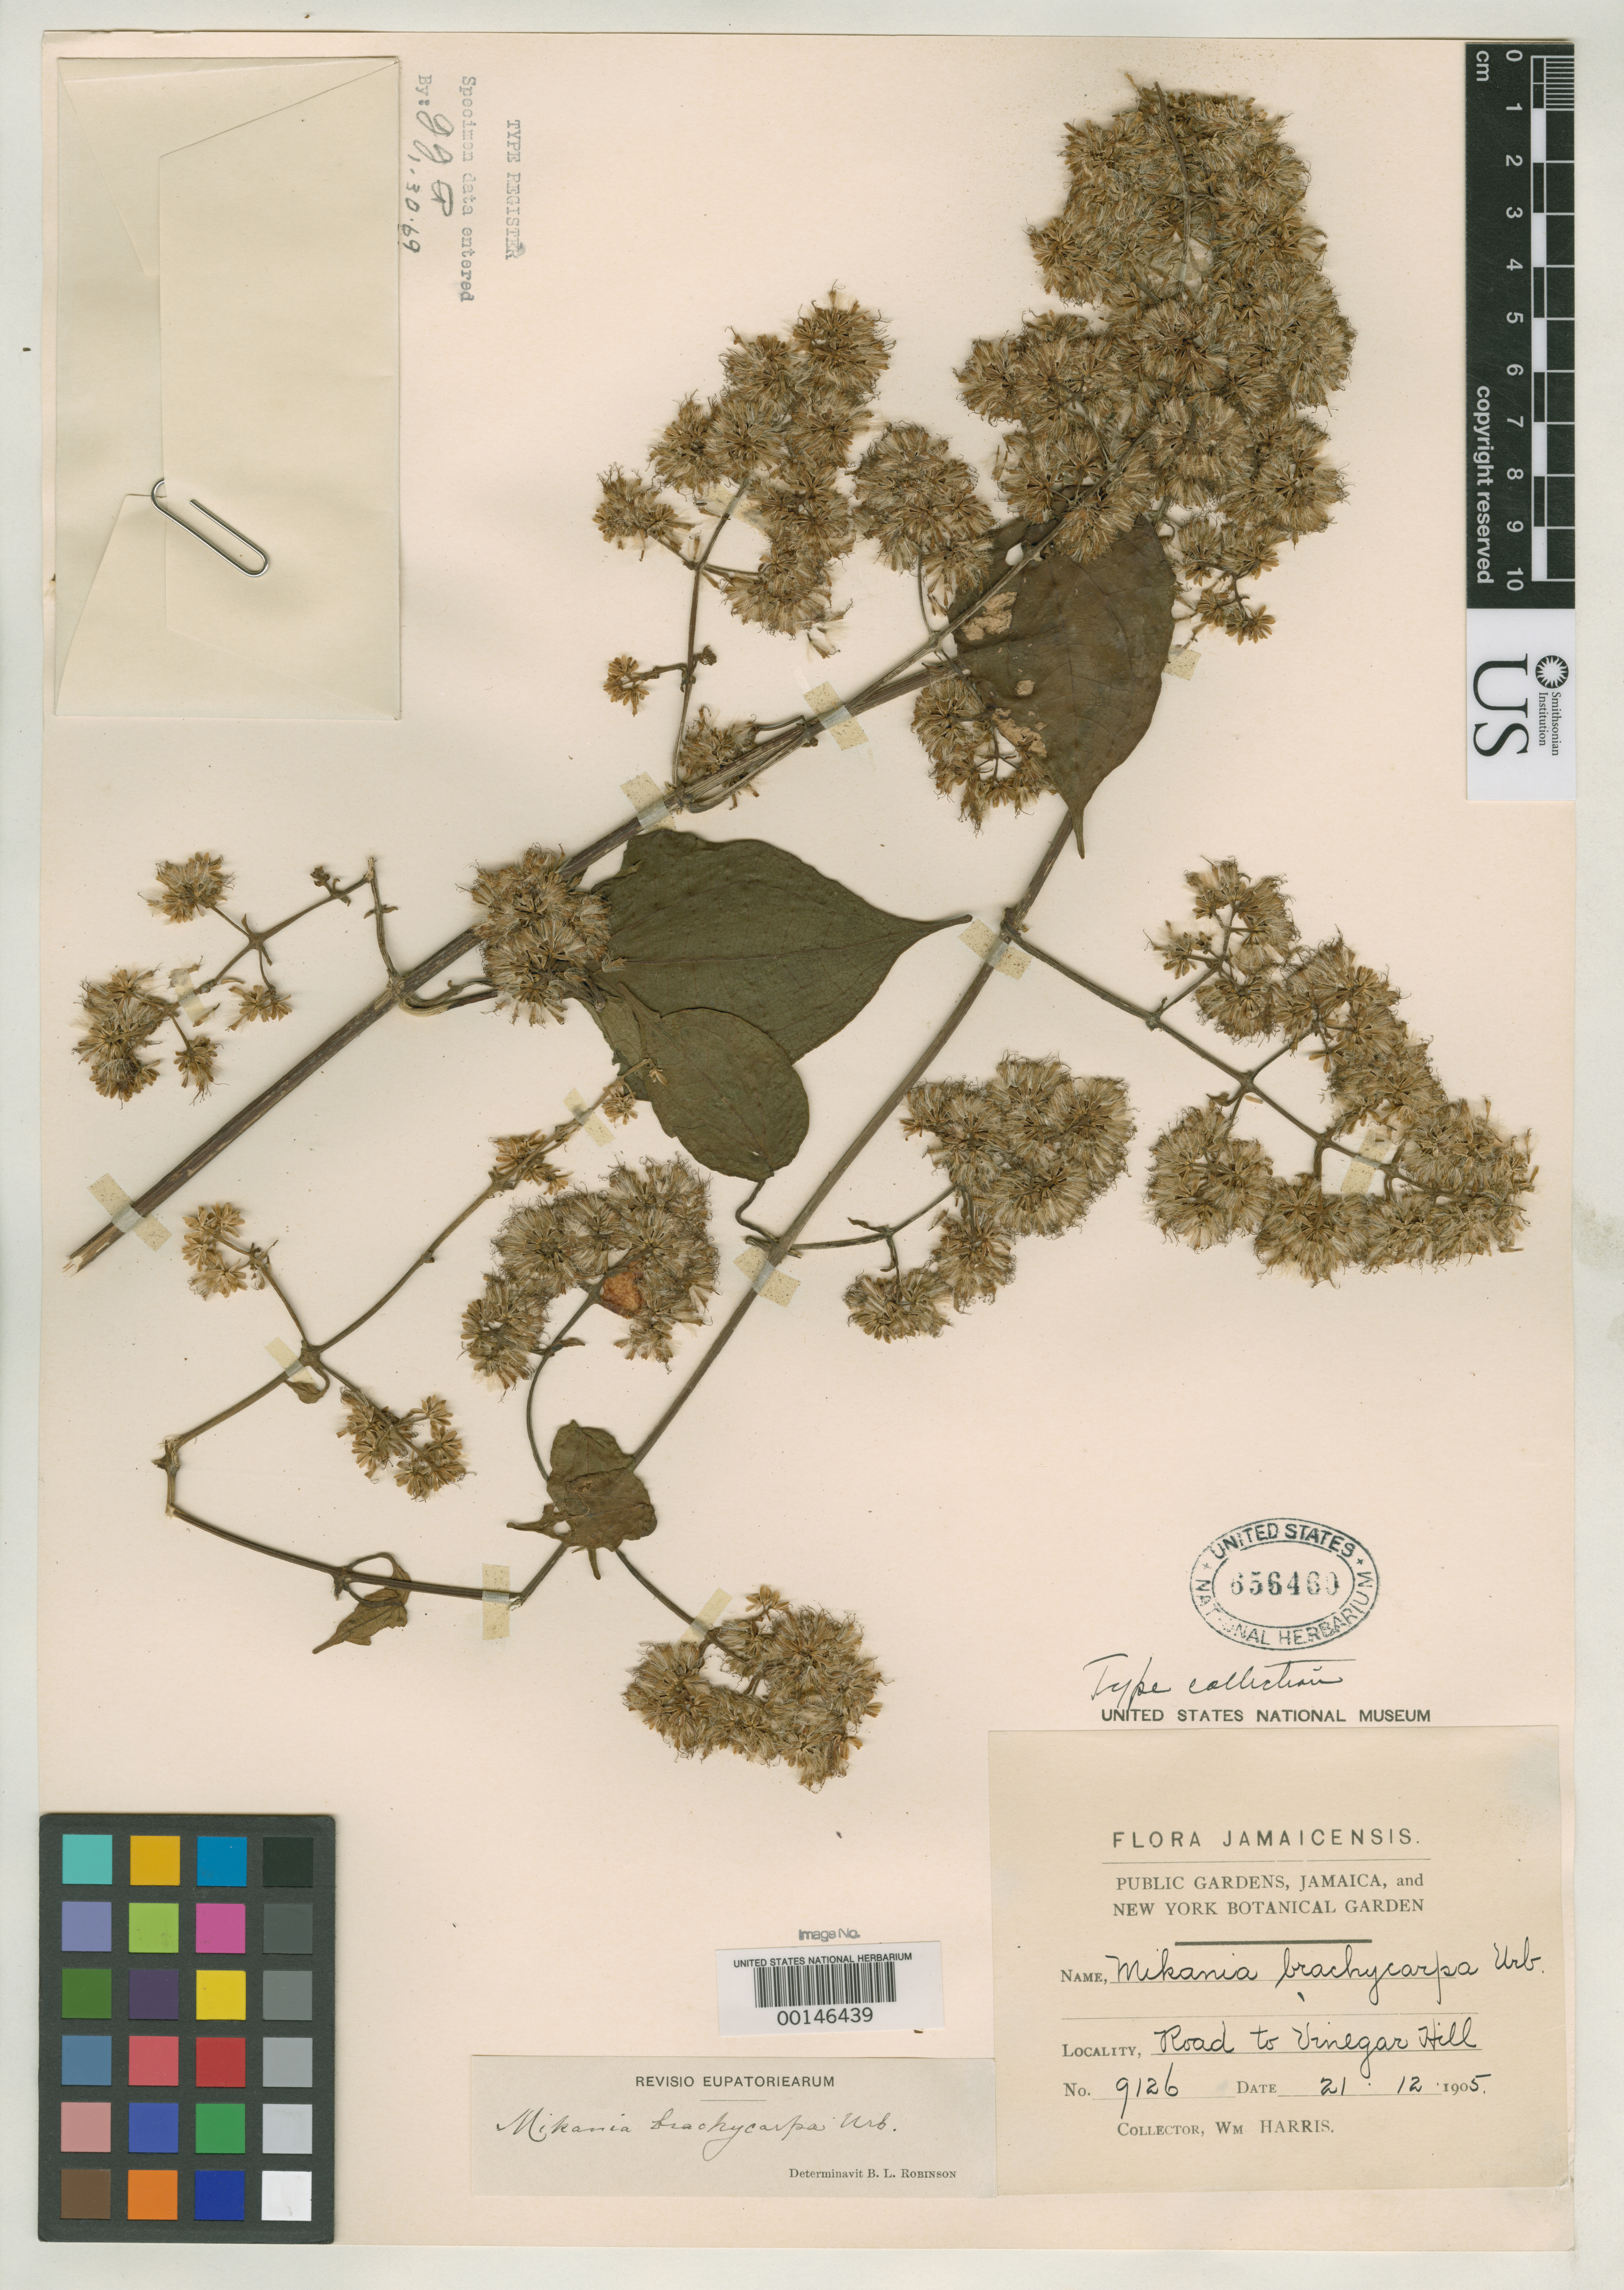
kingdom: Plantae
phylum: Tracheophyta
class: Magnoliopsida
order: Asterales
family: Asteraceae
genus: Mikania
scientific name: Mikania brachycarpa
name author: Urb.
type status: Isotype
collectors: W. H. Harris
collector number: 9126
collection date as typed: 21 Dec 1905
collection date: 1905-12-21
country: Jamaica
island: Greater Antilles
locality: Vinegar Hill.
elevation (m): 1300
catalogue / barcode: US 656460